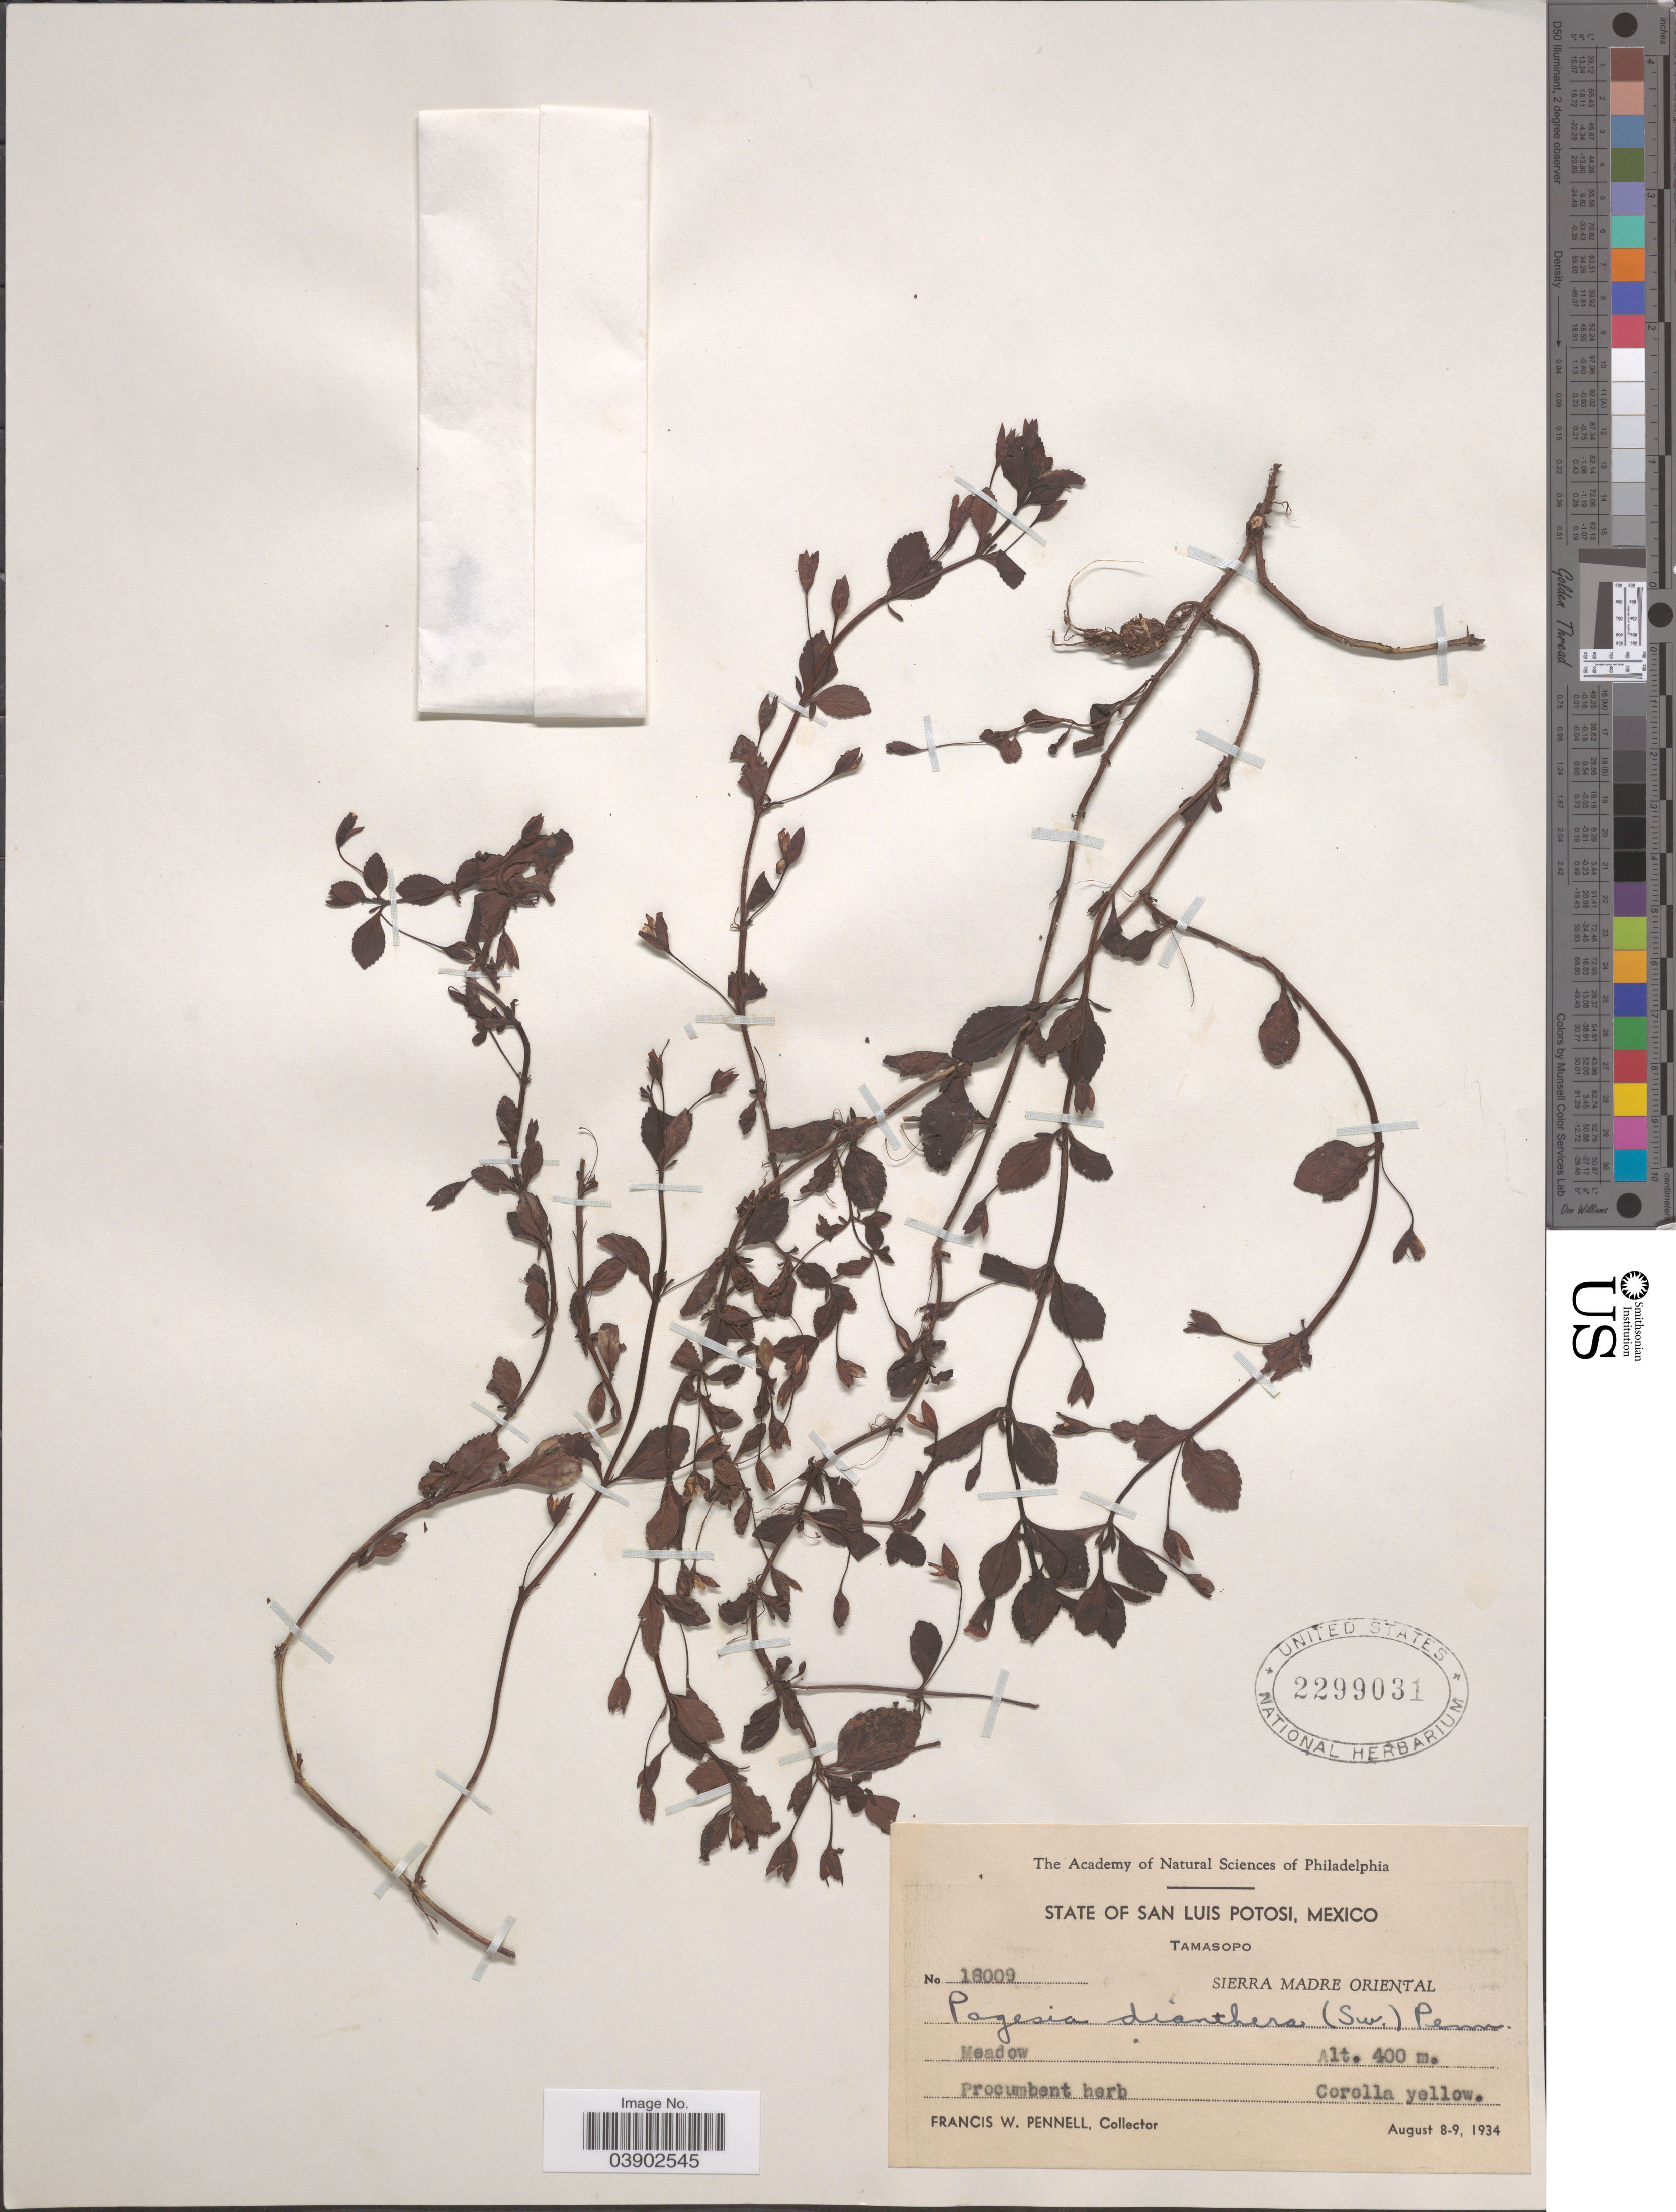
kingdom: Plantae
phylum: Tracheophyta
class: Magnoliopsida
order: Lamiales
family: Plantaginaceae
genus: Mecardonia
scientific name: Mecardonia procumbens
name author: (Mill.) Small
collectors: F. W. Pennell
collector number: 18009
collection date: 1934-08-08/1934-08-09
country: Mexico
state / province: San Luis Potosí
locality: Tamasopo. Sierra Madre Oriental.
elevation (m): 400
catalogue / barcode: US 2299031